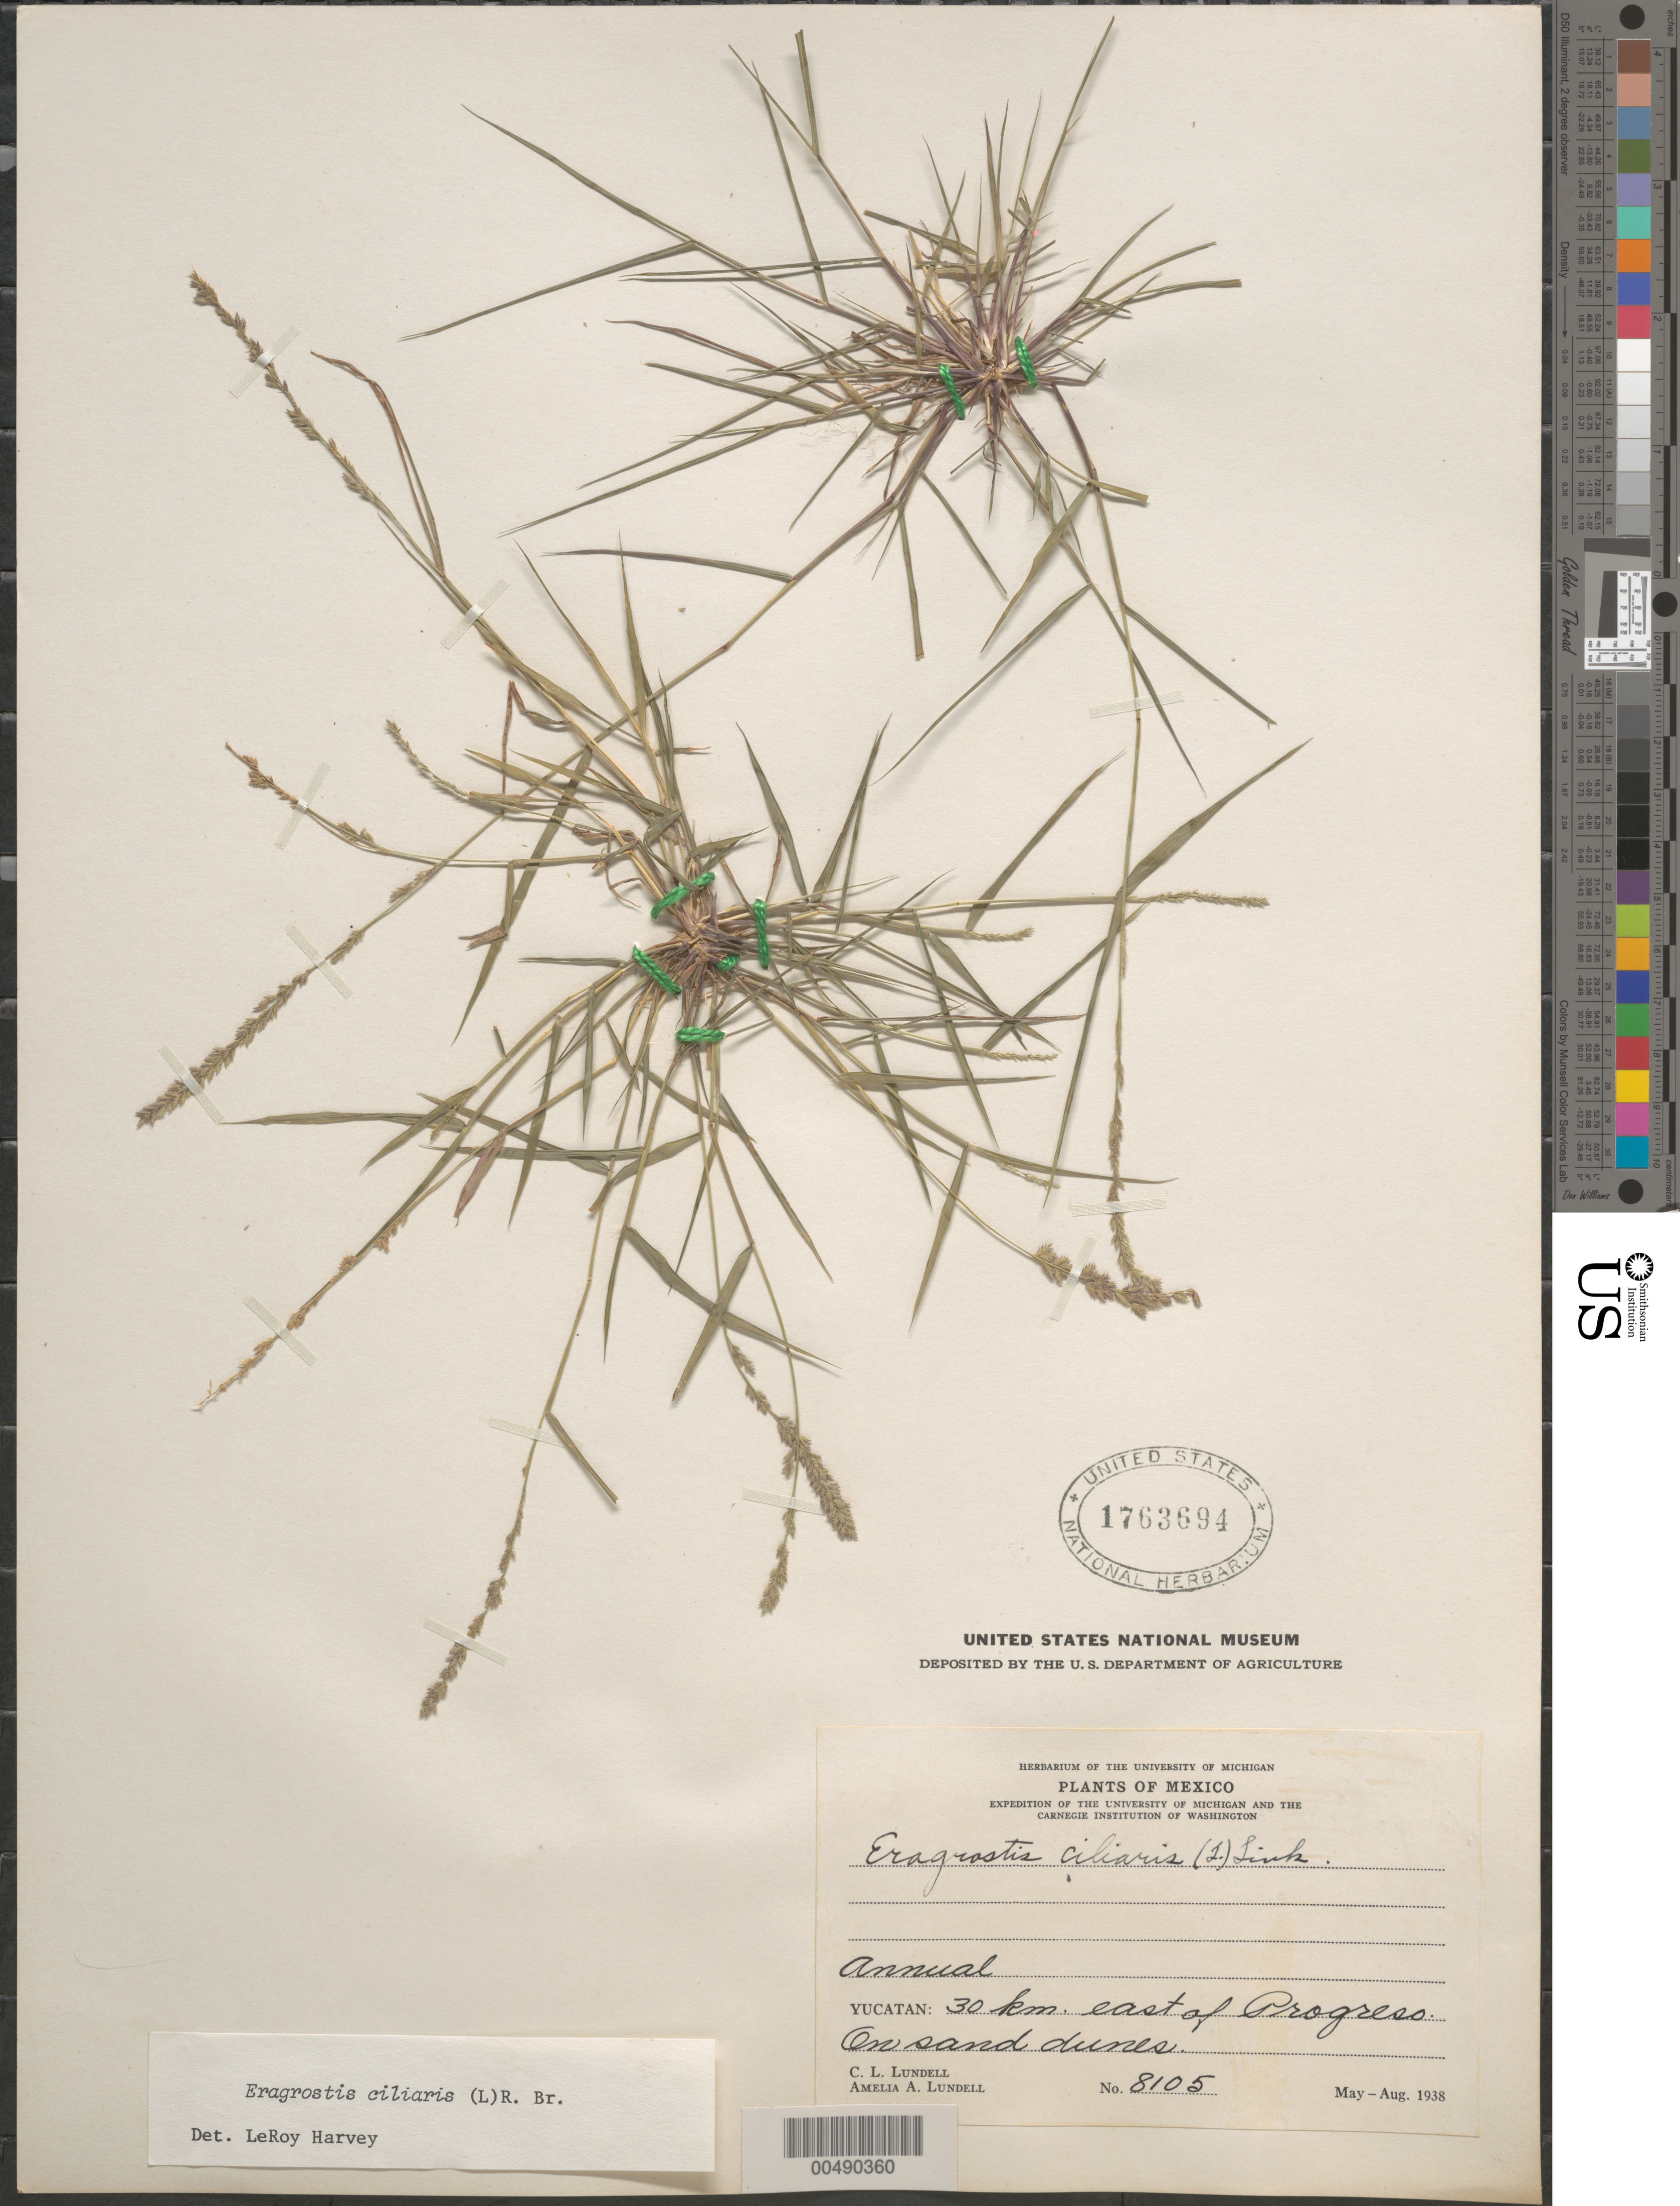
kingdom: Plantae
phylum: Tracheophyta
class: Liliopsida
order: Poales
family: Poaceae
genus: Eragrostis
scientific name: Eragrostis ciliaris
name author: (L.) R. Br.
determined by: Harvey, L. H.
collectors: C. L. Lundell & A. A. Lundell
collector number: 8105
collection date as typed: May 1938 to Aug 1938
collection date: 1938-05/1938-08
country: Mexico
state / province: Yucatan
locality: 30 km E of Progreso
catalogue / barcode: US 1763694